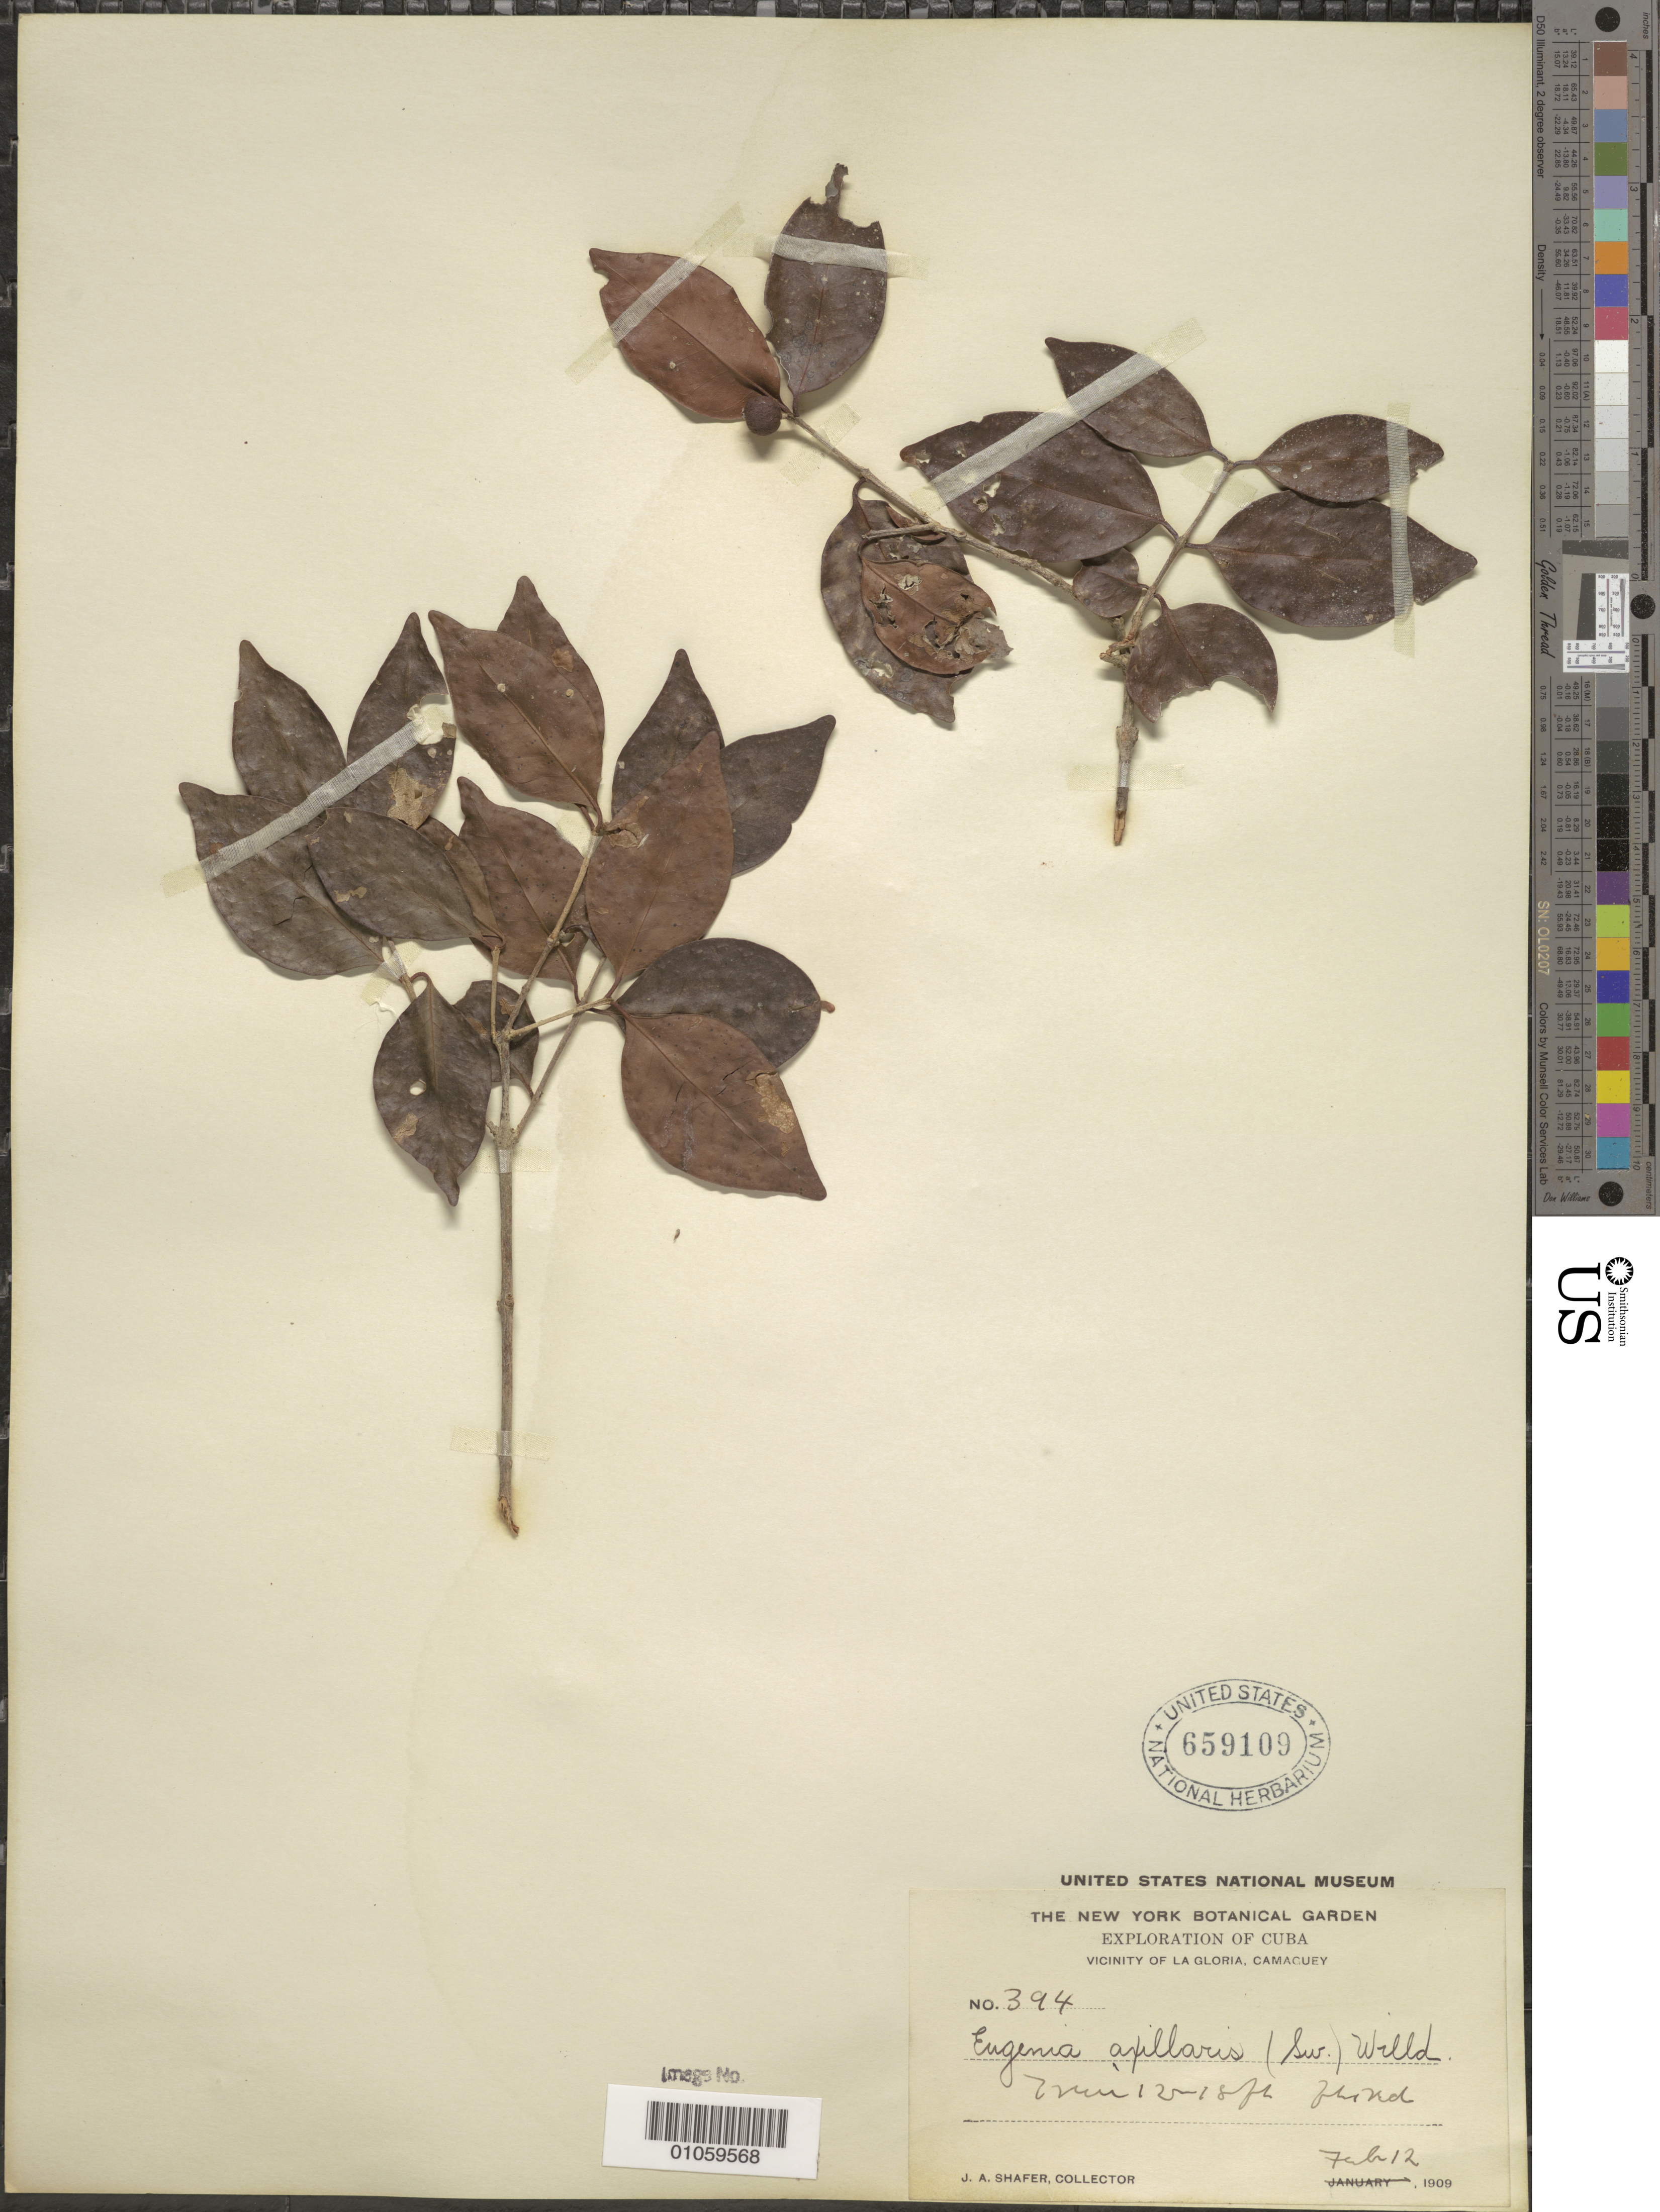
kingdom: Plantae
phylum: Tracheophyta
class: Magnoliopsida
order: Myrtales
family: Myrtaceae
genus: Eugenia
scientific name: Eugenia axillaris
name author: (Sw.) Willd.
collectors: J. A. Shafer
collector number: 394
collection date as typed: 12 Feb 1909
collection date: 1909-02-12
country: Cuba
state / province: Camagüey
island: Cuba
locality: Vicinity of La Gloria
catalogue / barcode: US 659109